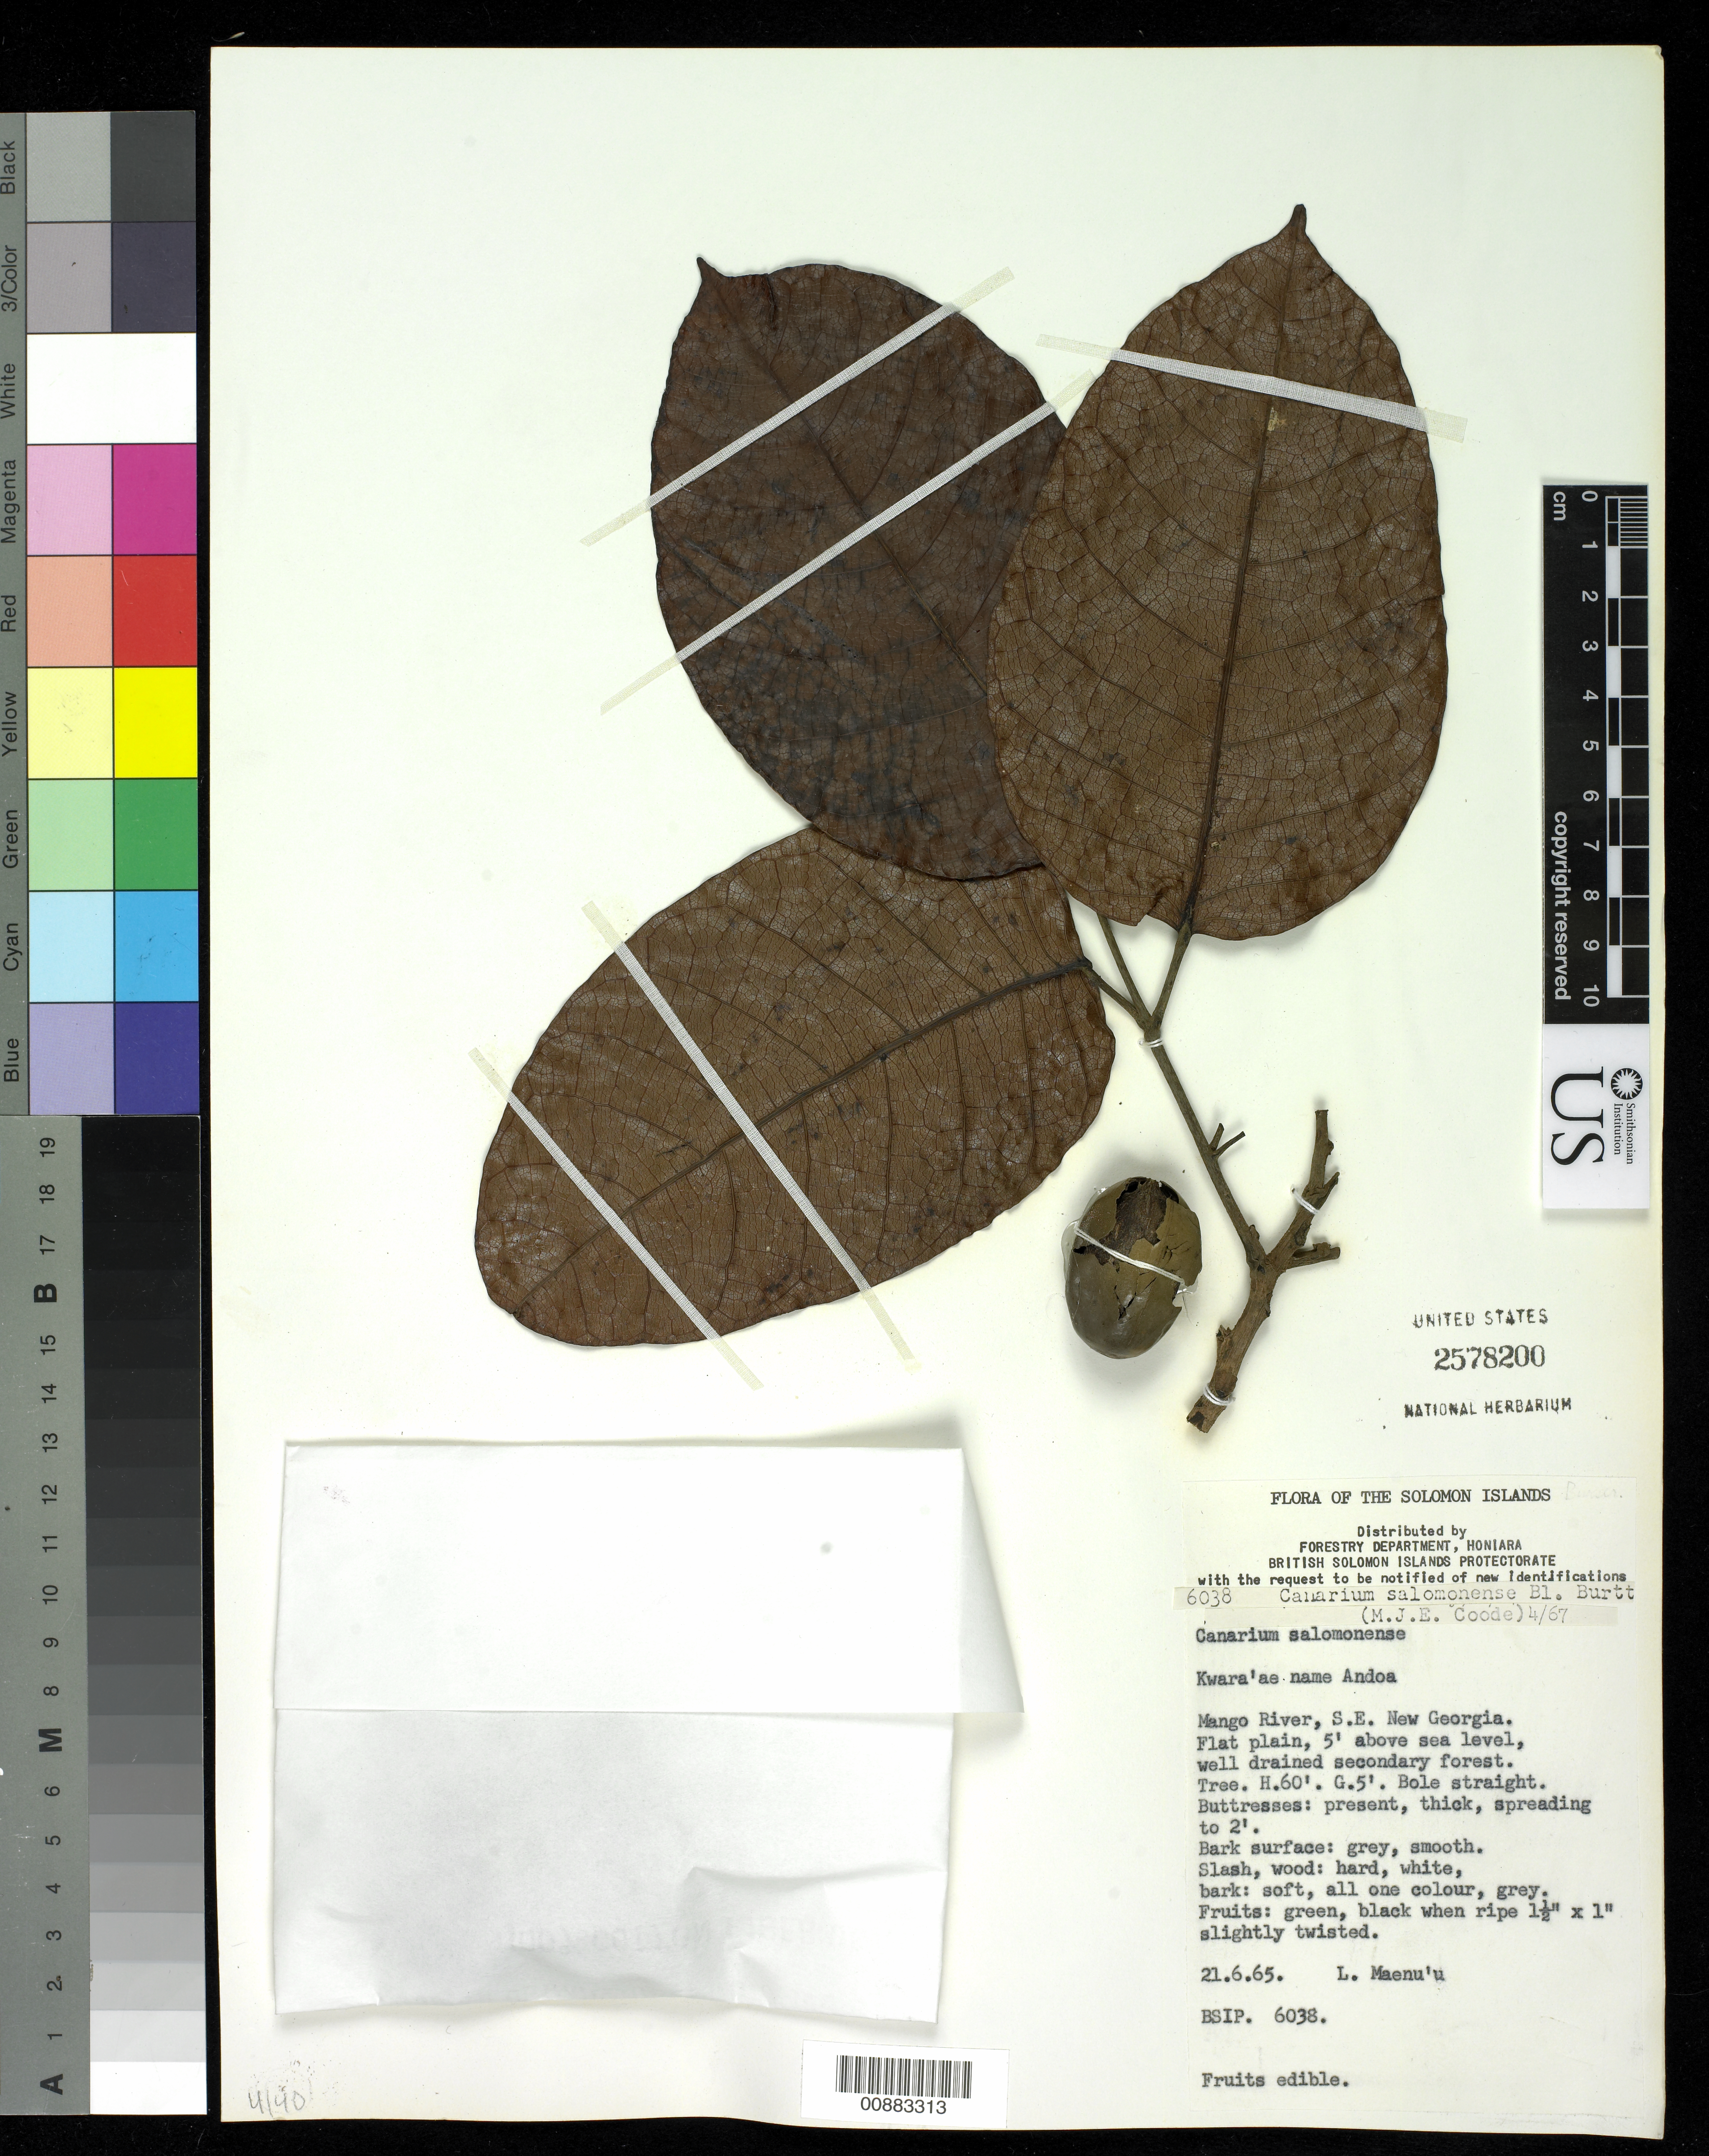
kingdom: Plantae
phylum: Tracheophyta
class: Magnoliopsida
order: Sapindales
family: Burseraceae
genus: Canarium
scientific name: Canarium salomonense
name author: B.L. Burtt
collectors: L. Maenu'u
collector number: BSIP 6038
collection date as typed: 21 Jun 1965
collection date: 1965-06-21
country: Solomon Islands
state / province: Western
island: New Georgia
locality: Mango River, SE New Georgia.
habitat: Flat plain, well draied secondary forest.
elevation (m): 2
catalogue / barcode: US 2578200